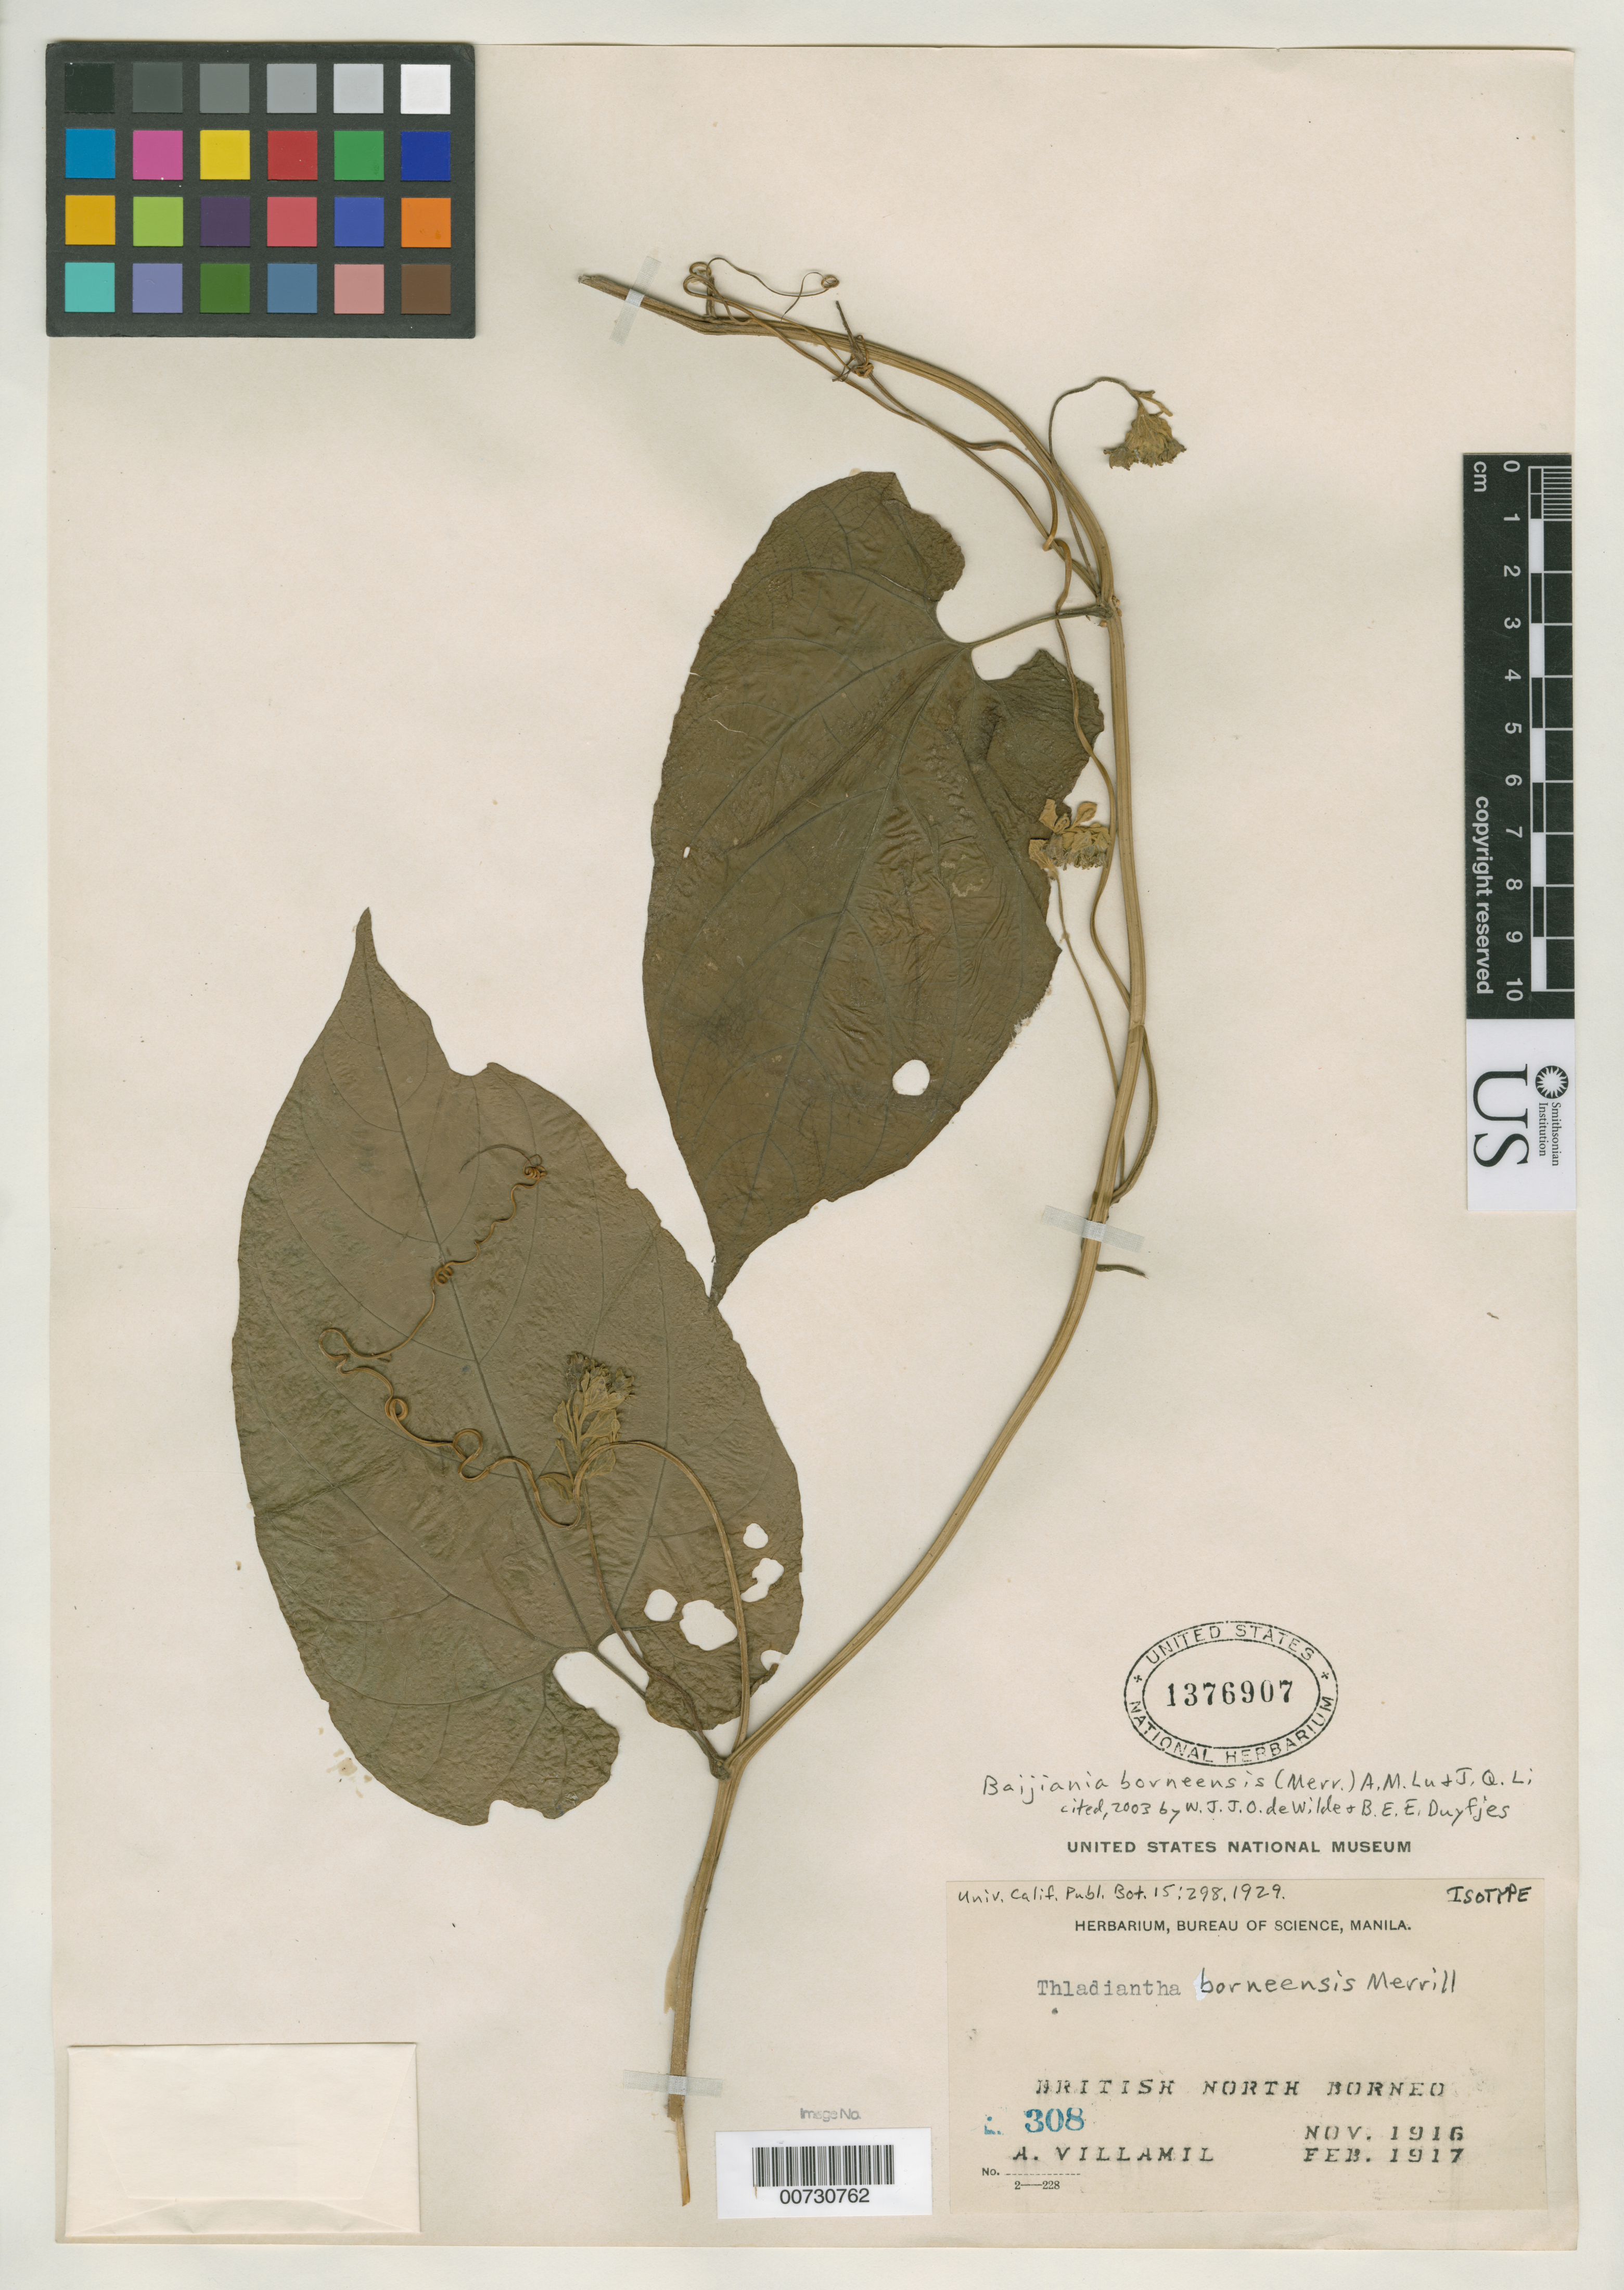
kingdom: Plantae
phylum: Tracheophyta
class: Magnoliopsida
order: Cucurbitales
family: Cucurbitaceae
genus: Thladiantha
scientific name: Thladiantha borneensis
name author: Merr.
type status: Isotype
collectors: A. Villamil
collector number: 308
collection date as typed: Nov 1916 and -- Feb 1917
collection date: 1916-11,1917-02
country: Malaysia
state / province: Sabah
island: Borneo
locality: Labuk, British North Borneo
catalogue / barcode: US 1376907